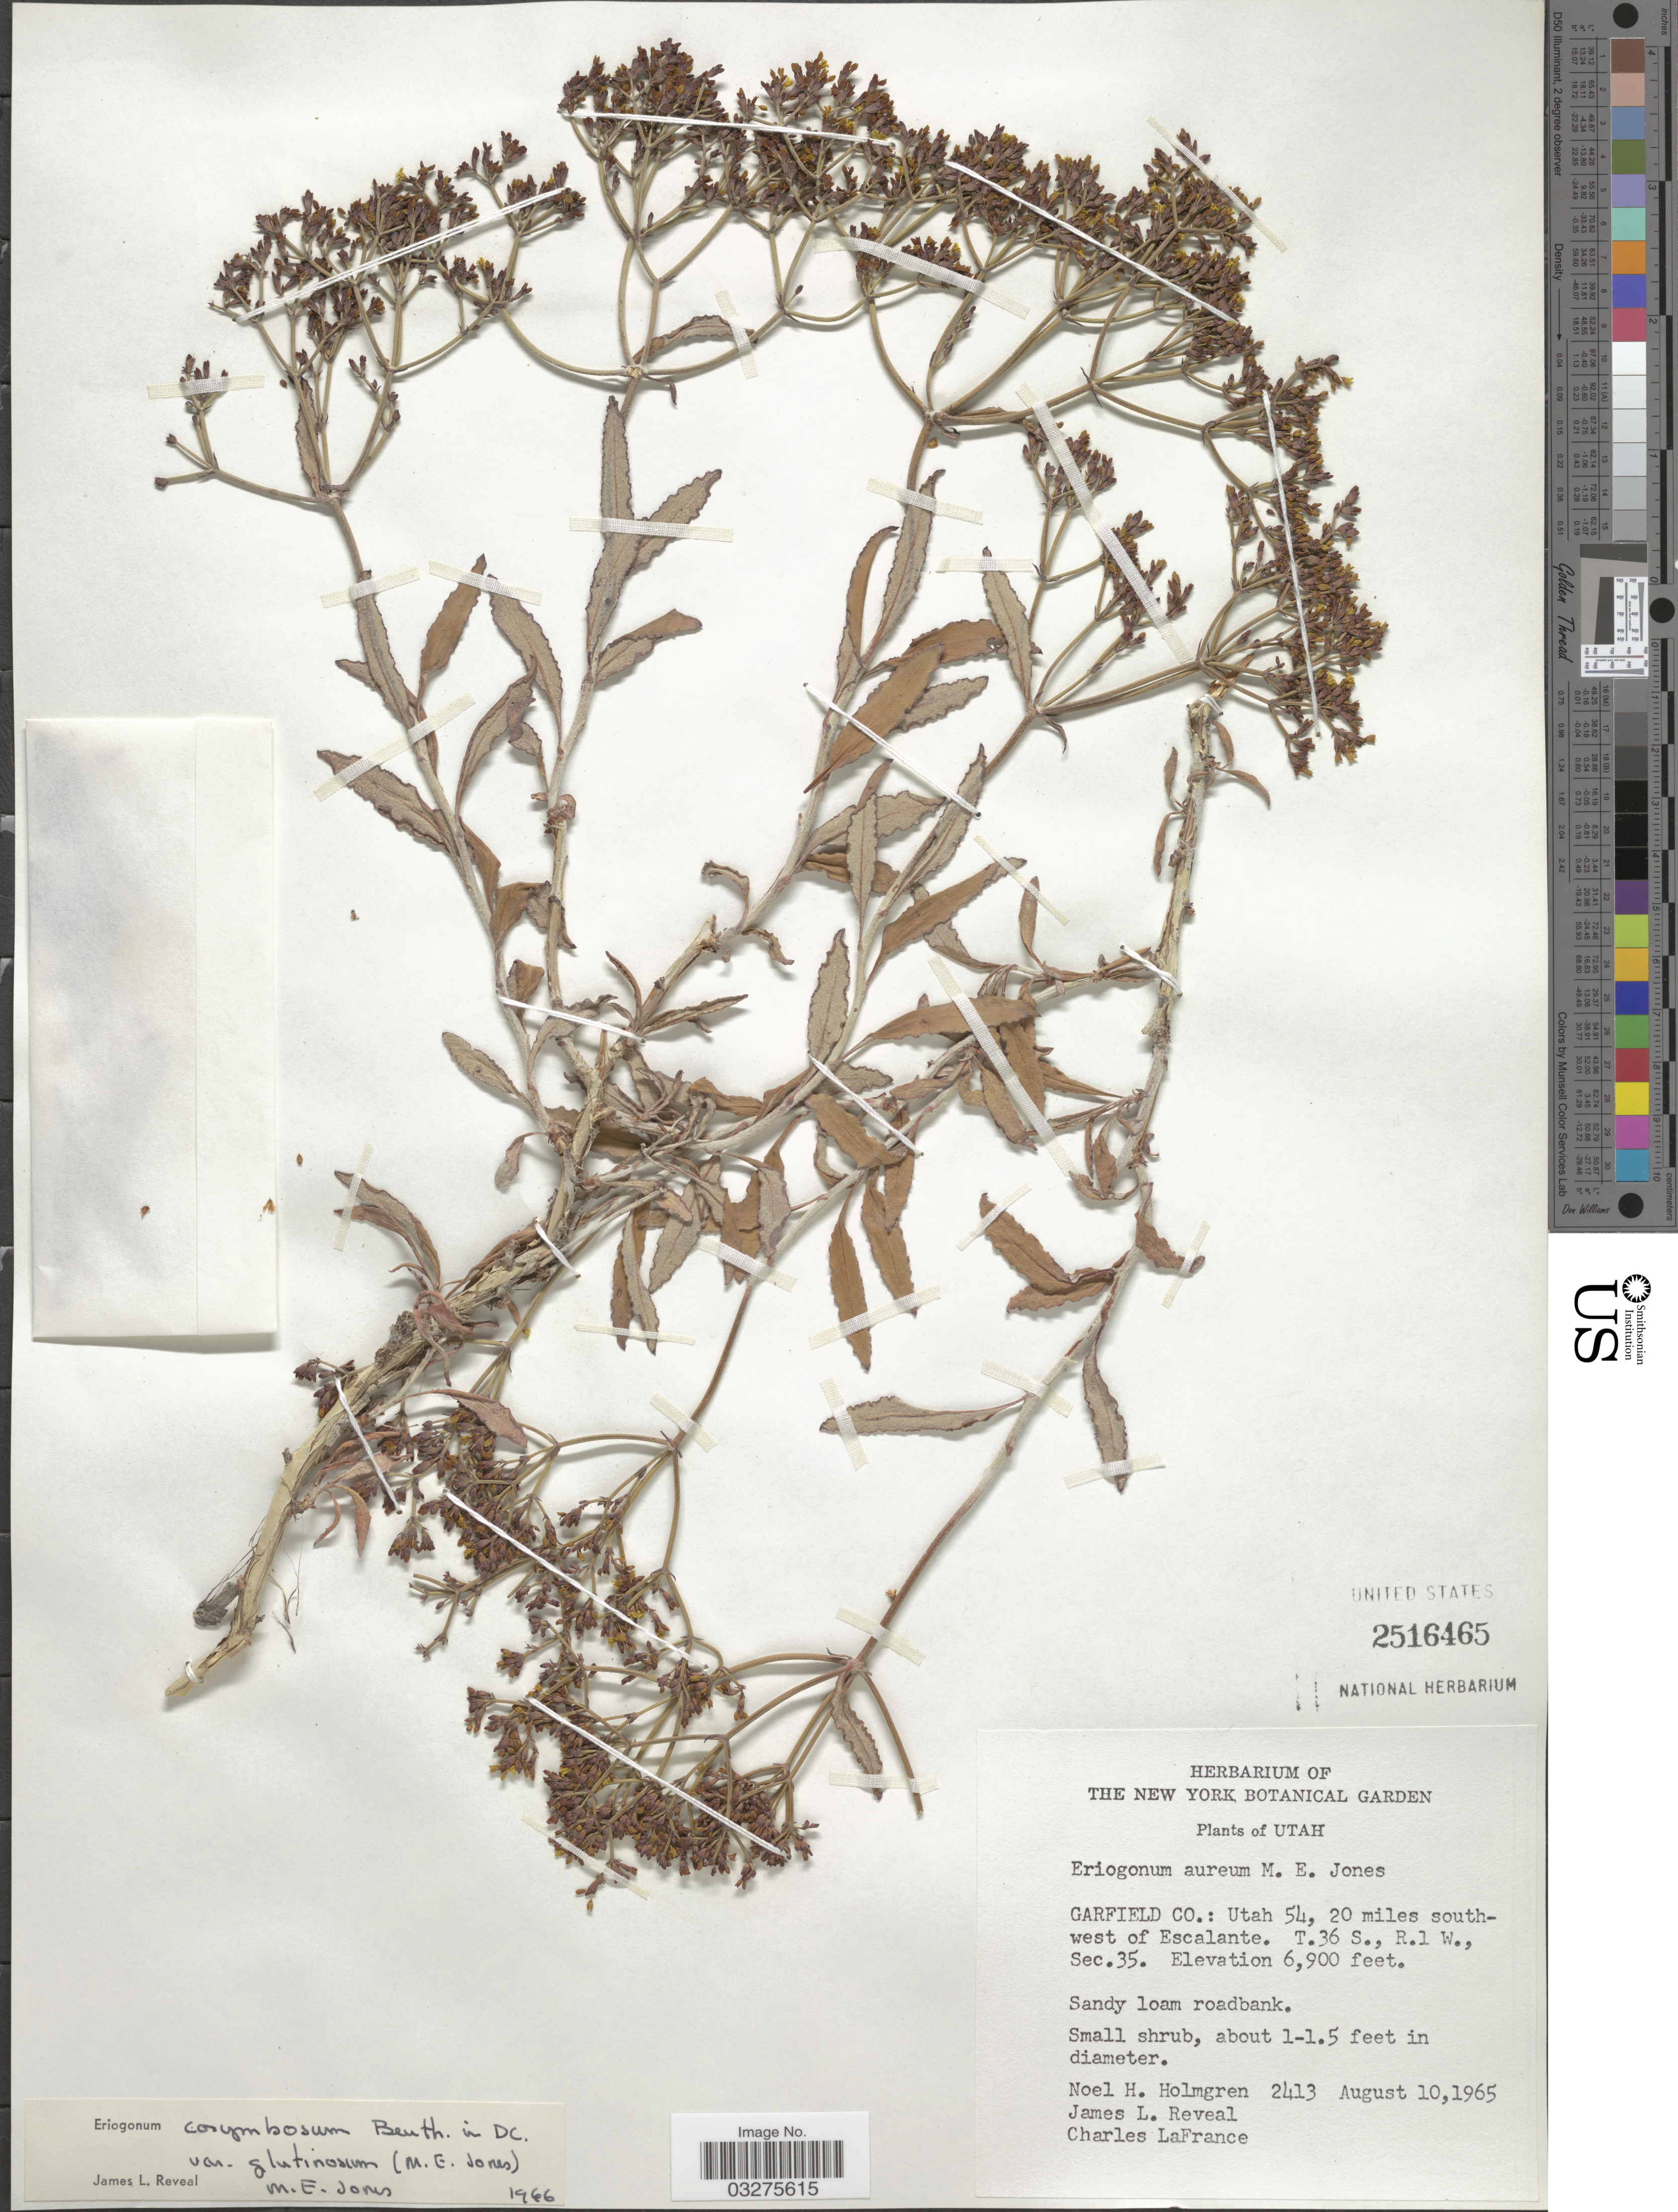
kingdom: Plantae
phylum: Tracheophyta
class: Magnoliopsida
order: Caryophyllales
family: Polygonaceae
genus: Eriogonum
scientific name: Eriogonum corymbosum var. glutinosum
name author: (M.E. Jones) M.E. Jones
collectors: N. H. Holmgren, J. L. Reveal & C. LaFrance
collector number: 2413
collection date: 1965-08-10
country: United States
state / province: Utah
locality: Garfield Co.: Utah 54, 20 miles southwest of Escalante. T.36 S., R.1 W., Sec. 35.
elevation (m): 2103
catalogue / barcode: US 2516465